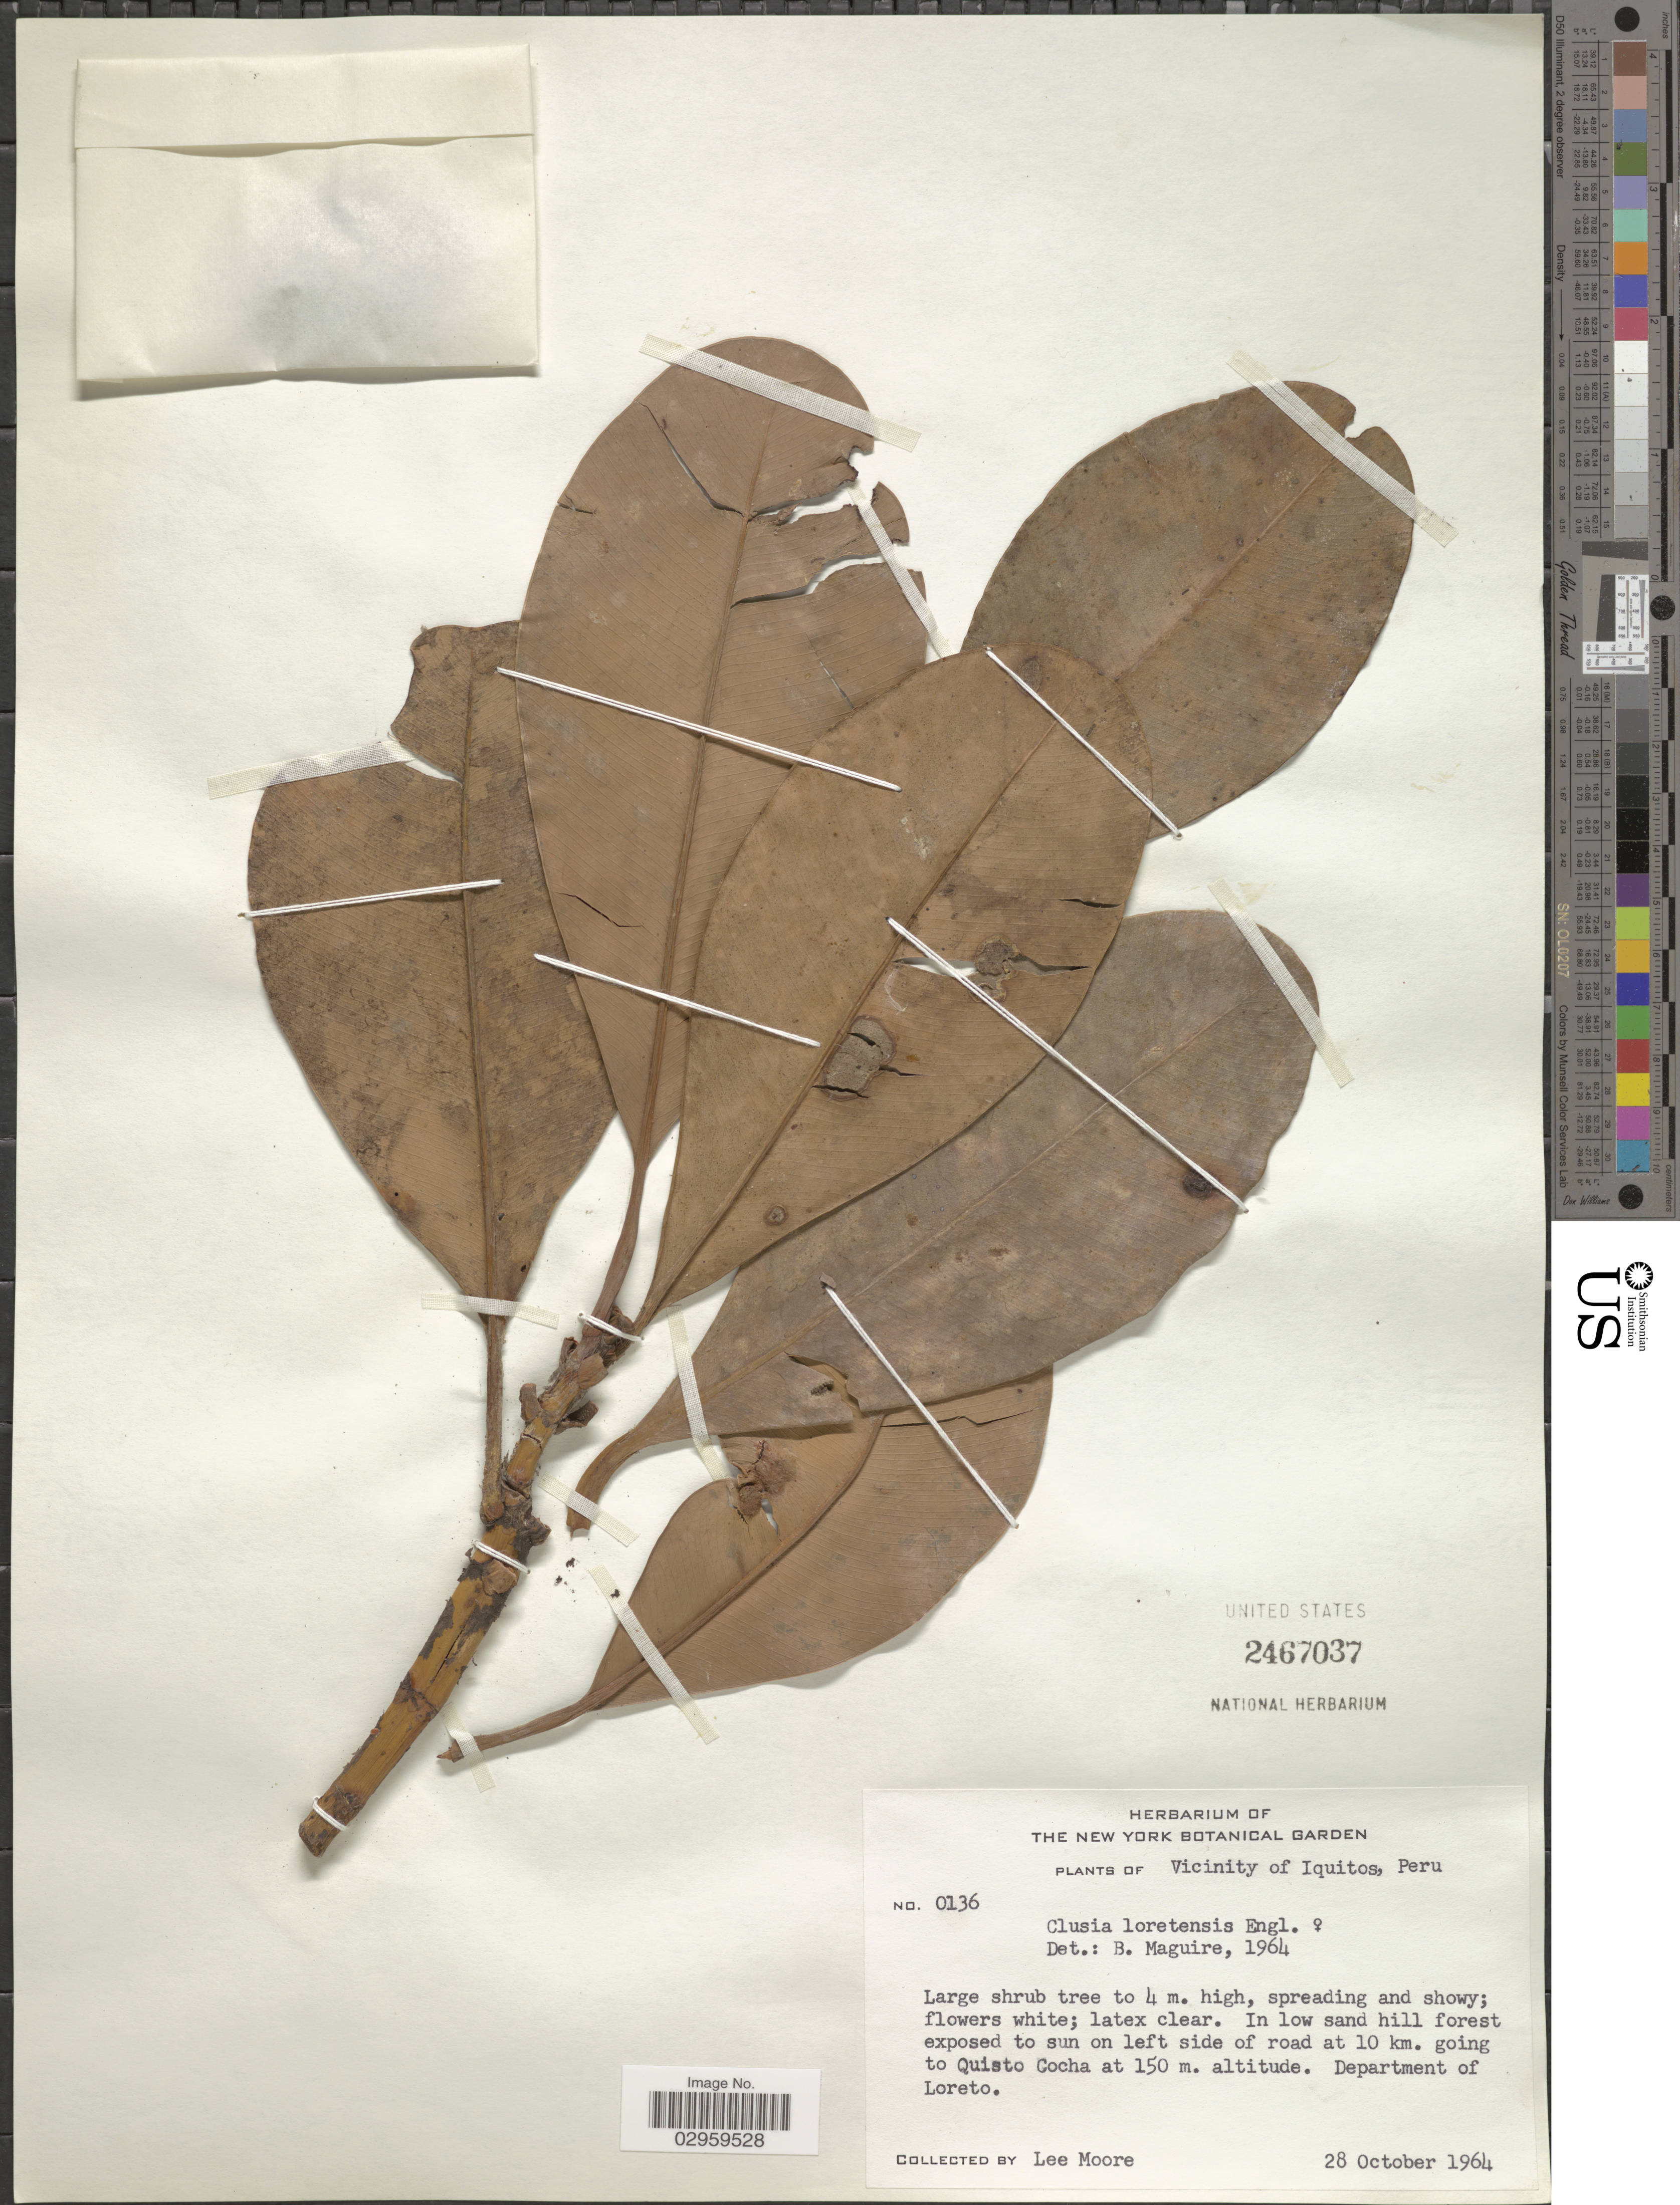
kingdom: Plantae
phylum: Tracheophyta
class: Magnoliopsida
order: Malpighiales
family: Clusiaceae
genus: Clusia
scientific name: Clusia loretensis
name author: Engl.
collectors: L. Moore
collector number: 0136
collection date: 1964-10-28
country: Peru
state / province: Loreto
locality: Vicinity of Iquitos. In low sand hill forest exposed to sun on left side of road at 10 km. going to Quisto Cocha. Department of Loreto.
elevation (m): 150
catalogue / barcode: US 2467037